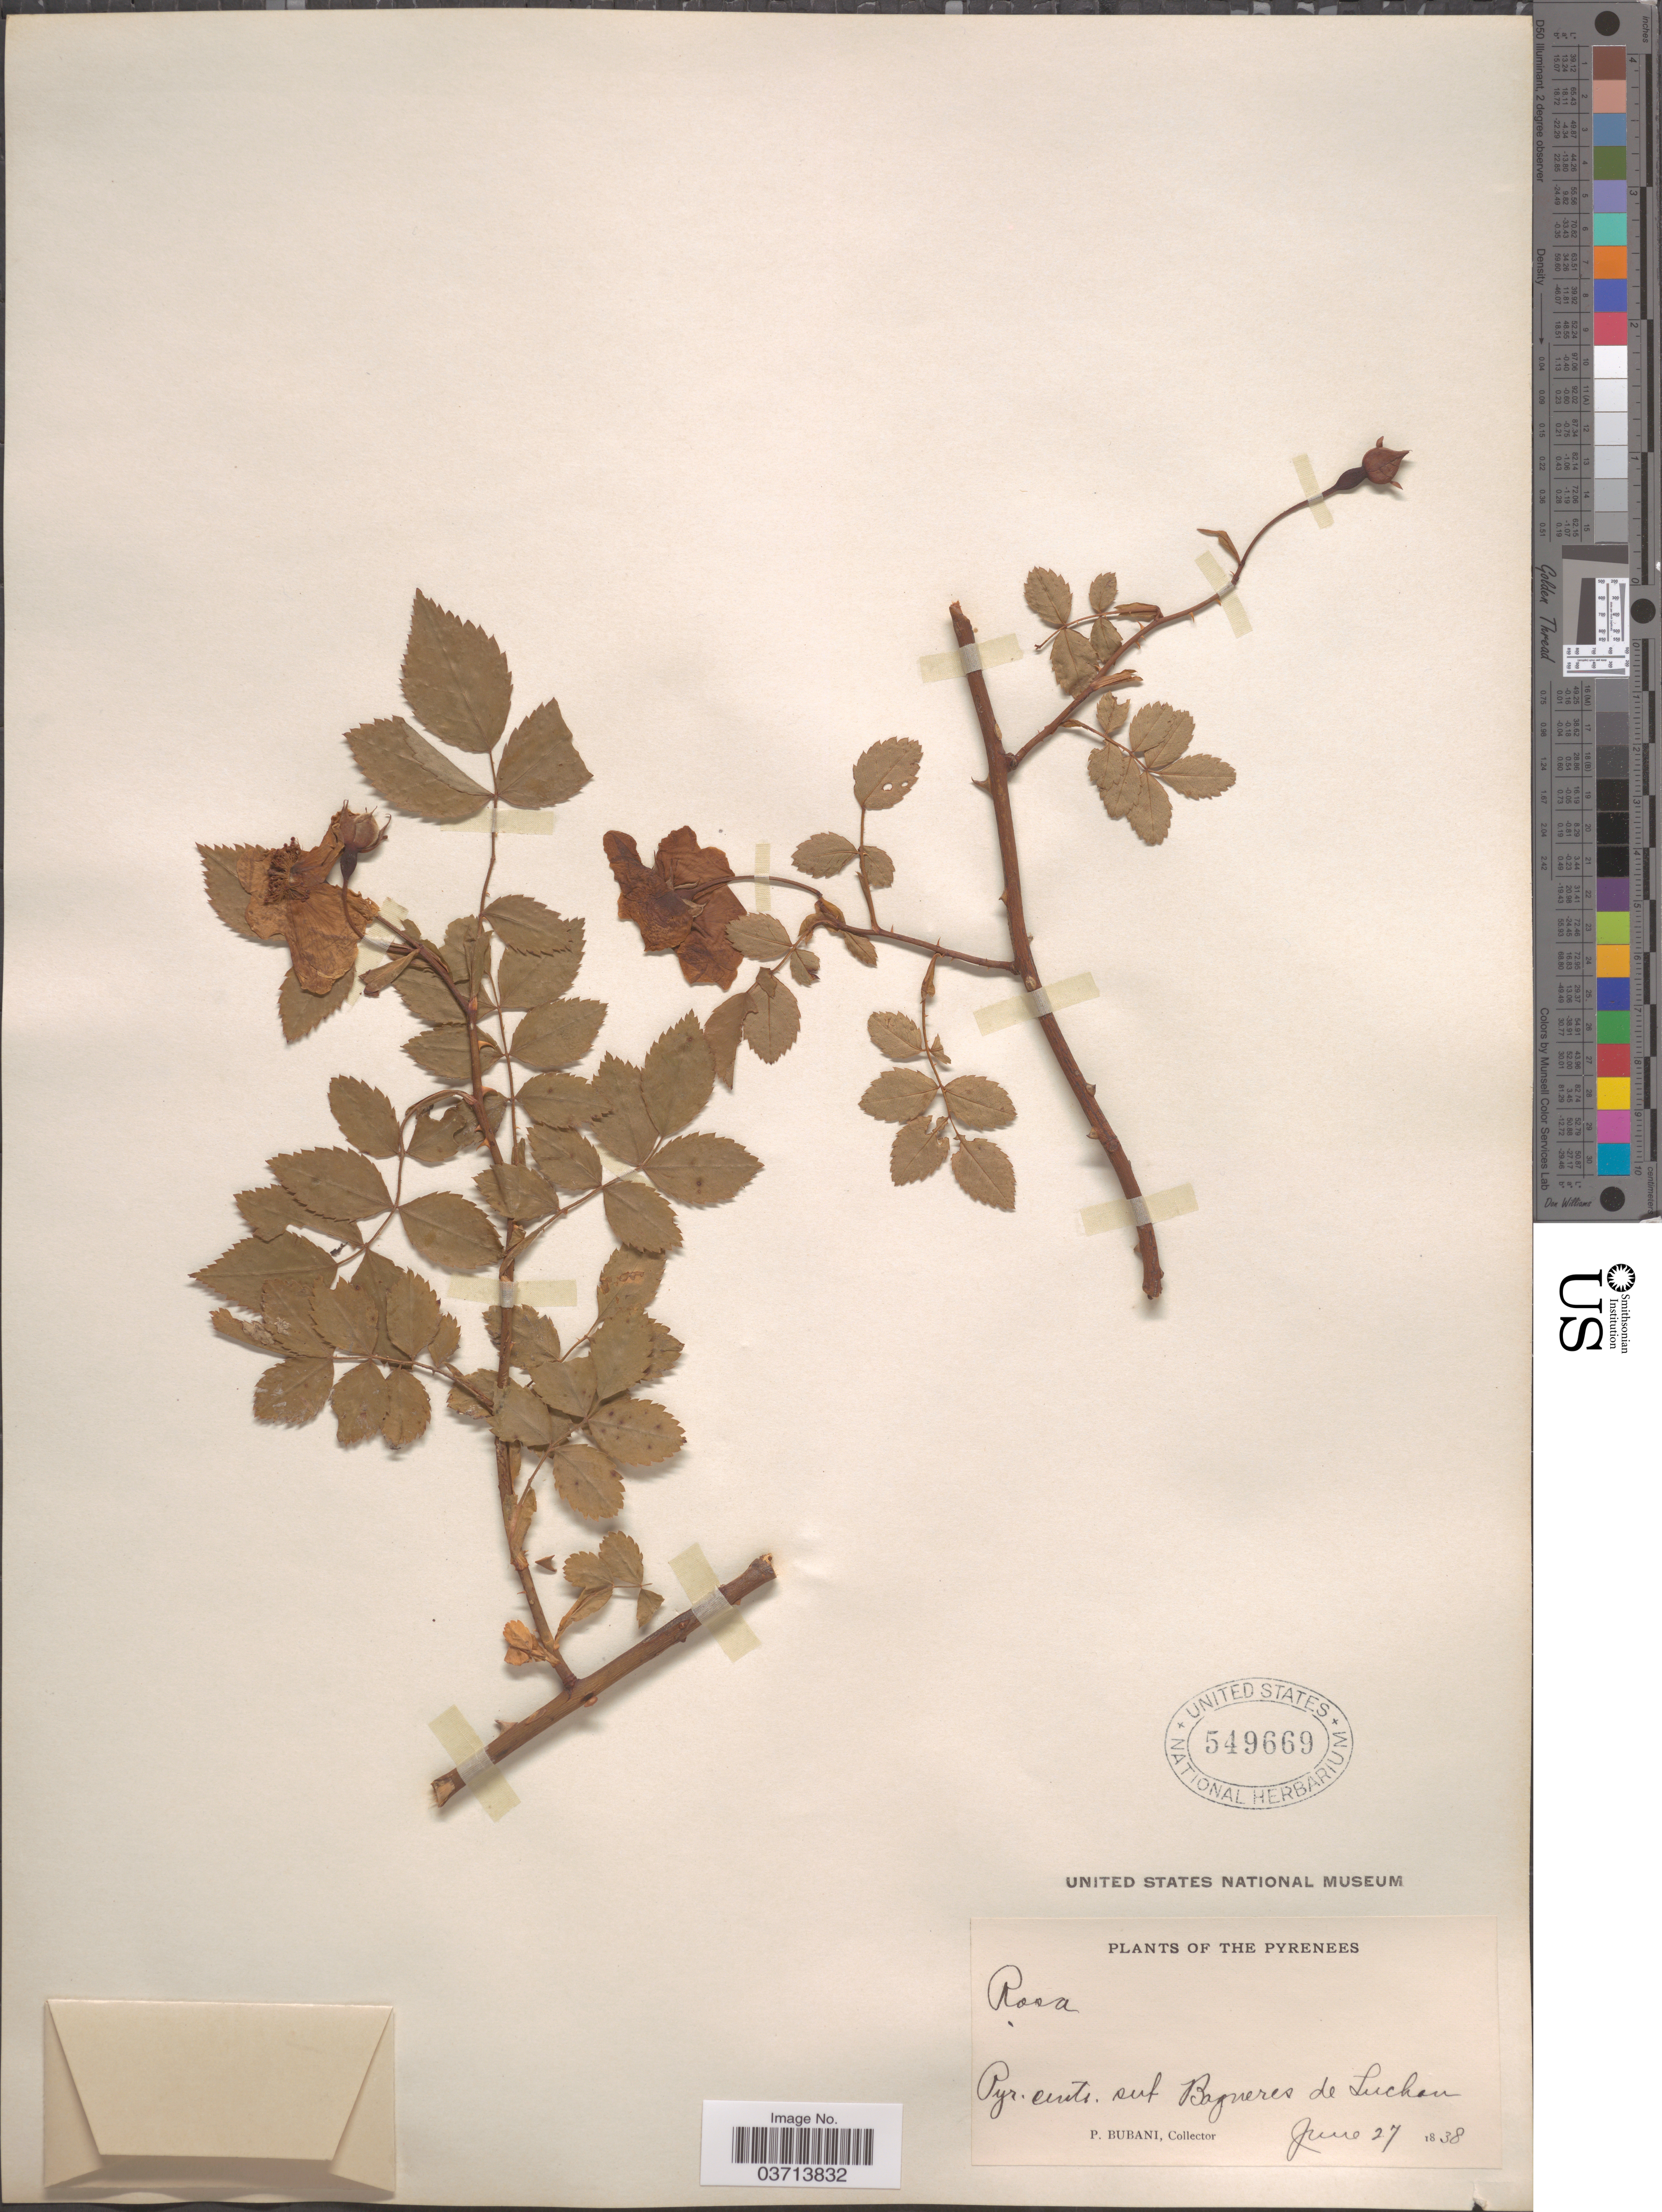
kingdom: Plantae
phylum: Tracheophyta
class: Magnoliopsida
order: Rosales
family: Rosaceae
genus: Rosa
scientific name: Rosa sp.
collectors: P. Bubani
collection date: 1838-06-27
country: France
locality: The Pyrenees. Pyr. centr. sub Bagneres de Luchon.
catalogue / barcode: US 549669